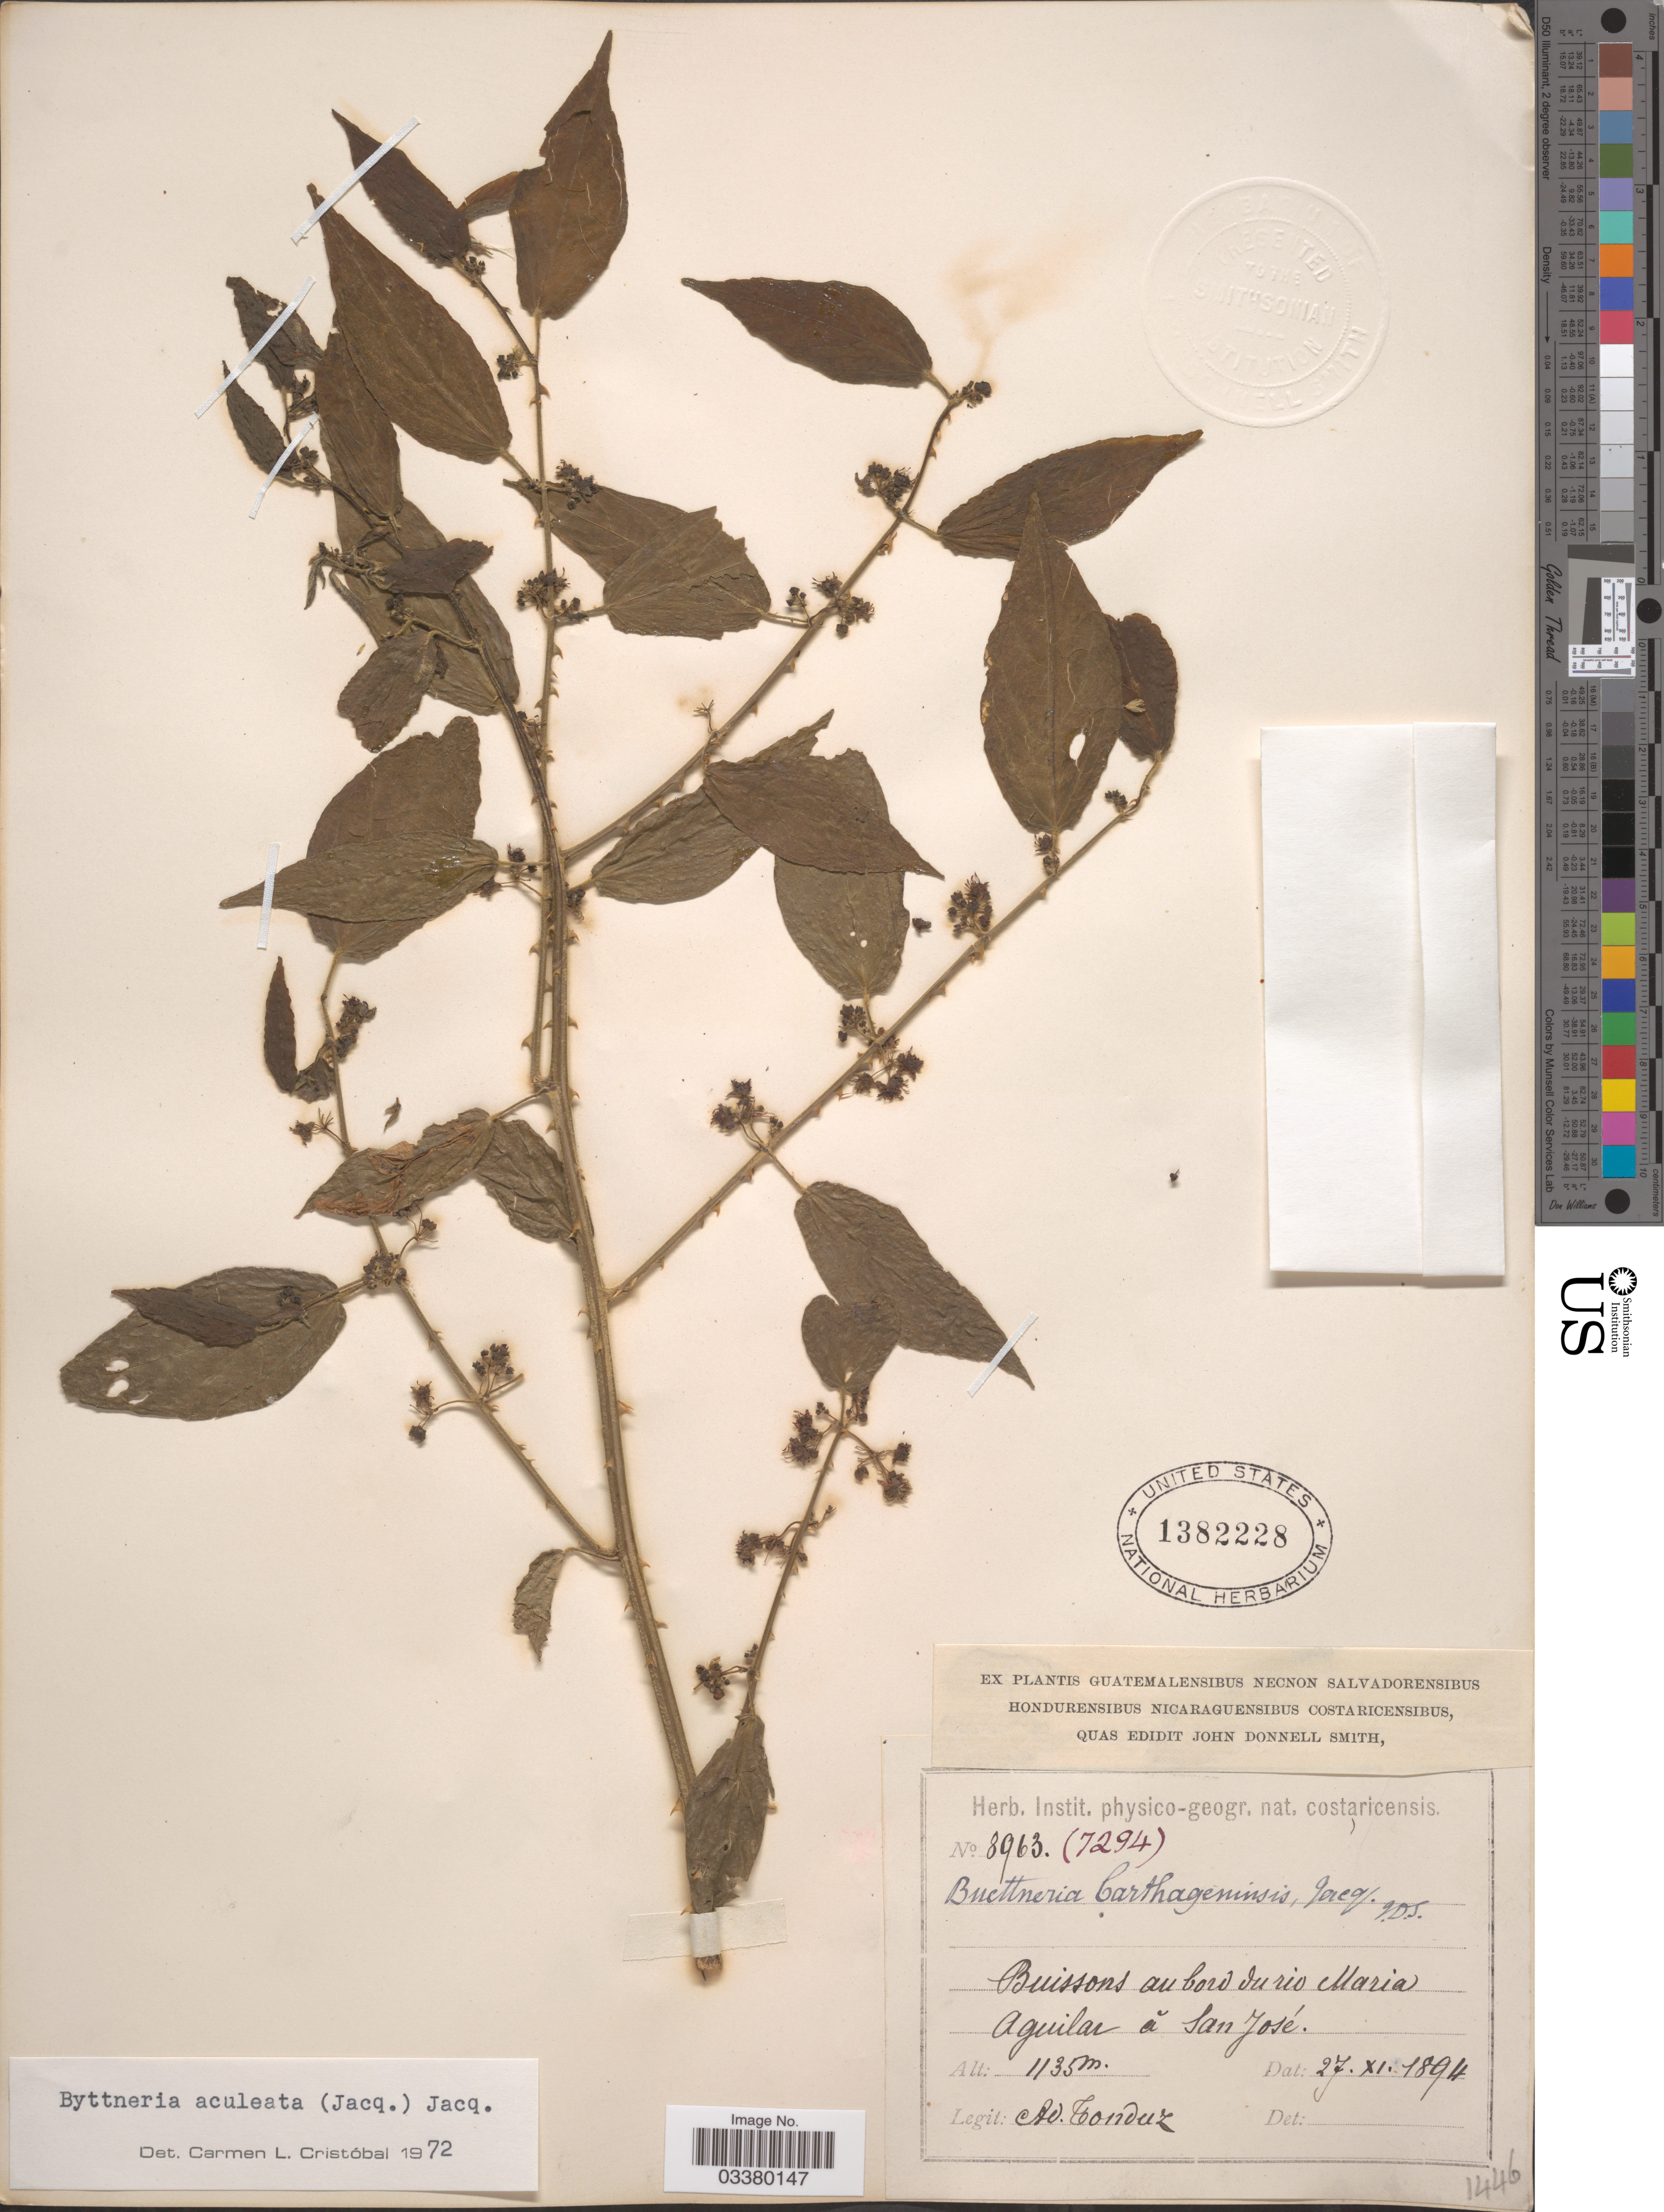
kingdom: Plantae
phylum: Tracheophyta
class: Magnoliopsida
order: Malvales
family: Malvaceae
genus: Byttneria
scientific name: Byttneria aculeata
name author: (Jacq.) Jacq.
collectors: A. Tonduz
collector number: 8963 (7294)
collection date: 1894-11-27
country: Costa Rica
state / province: San José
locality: Buissons au bord du rio Maria Aguilar à San José.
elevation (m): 1135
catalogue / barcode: US 1382228